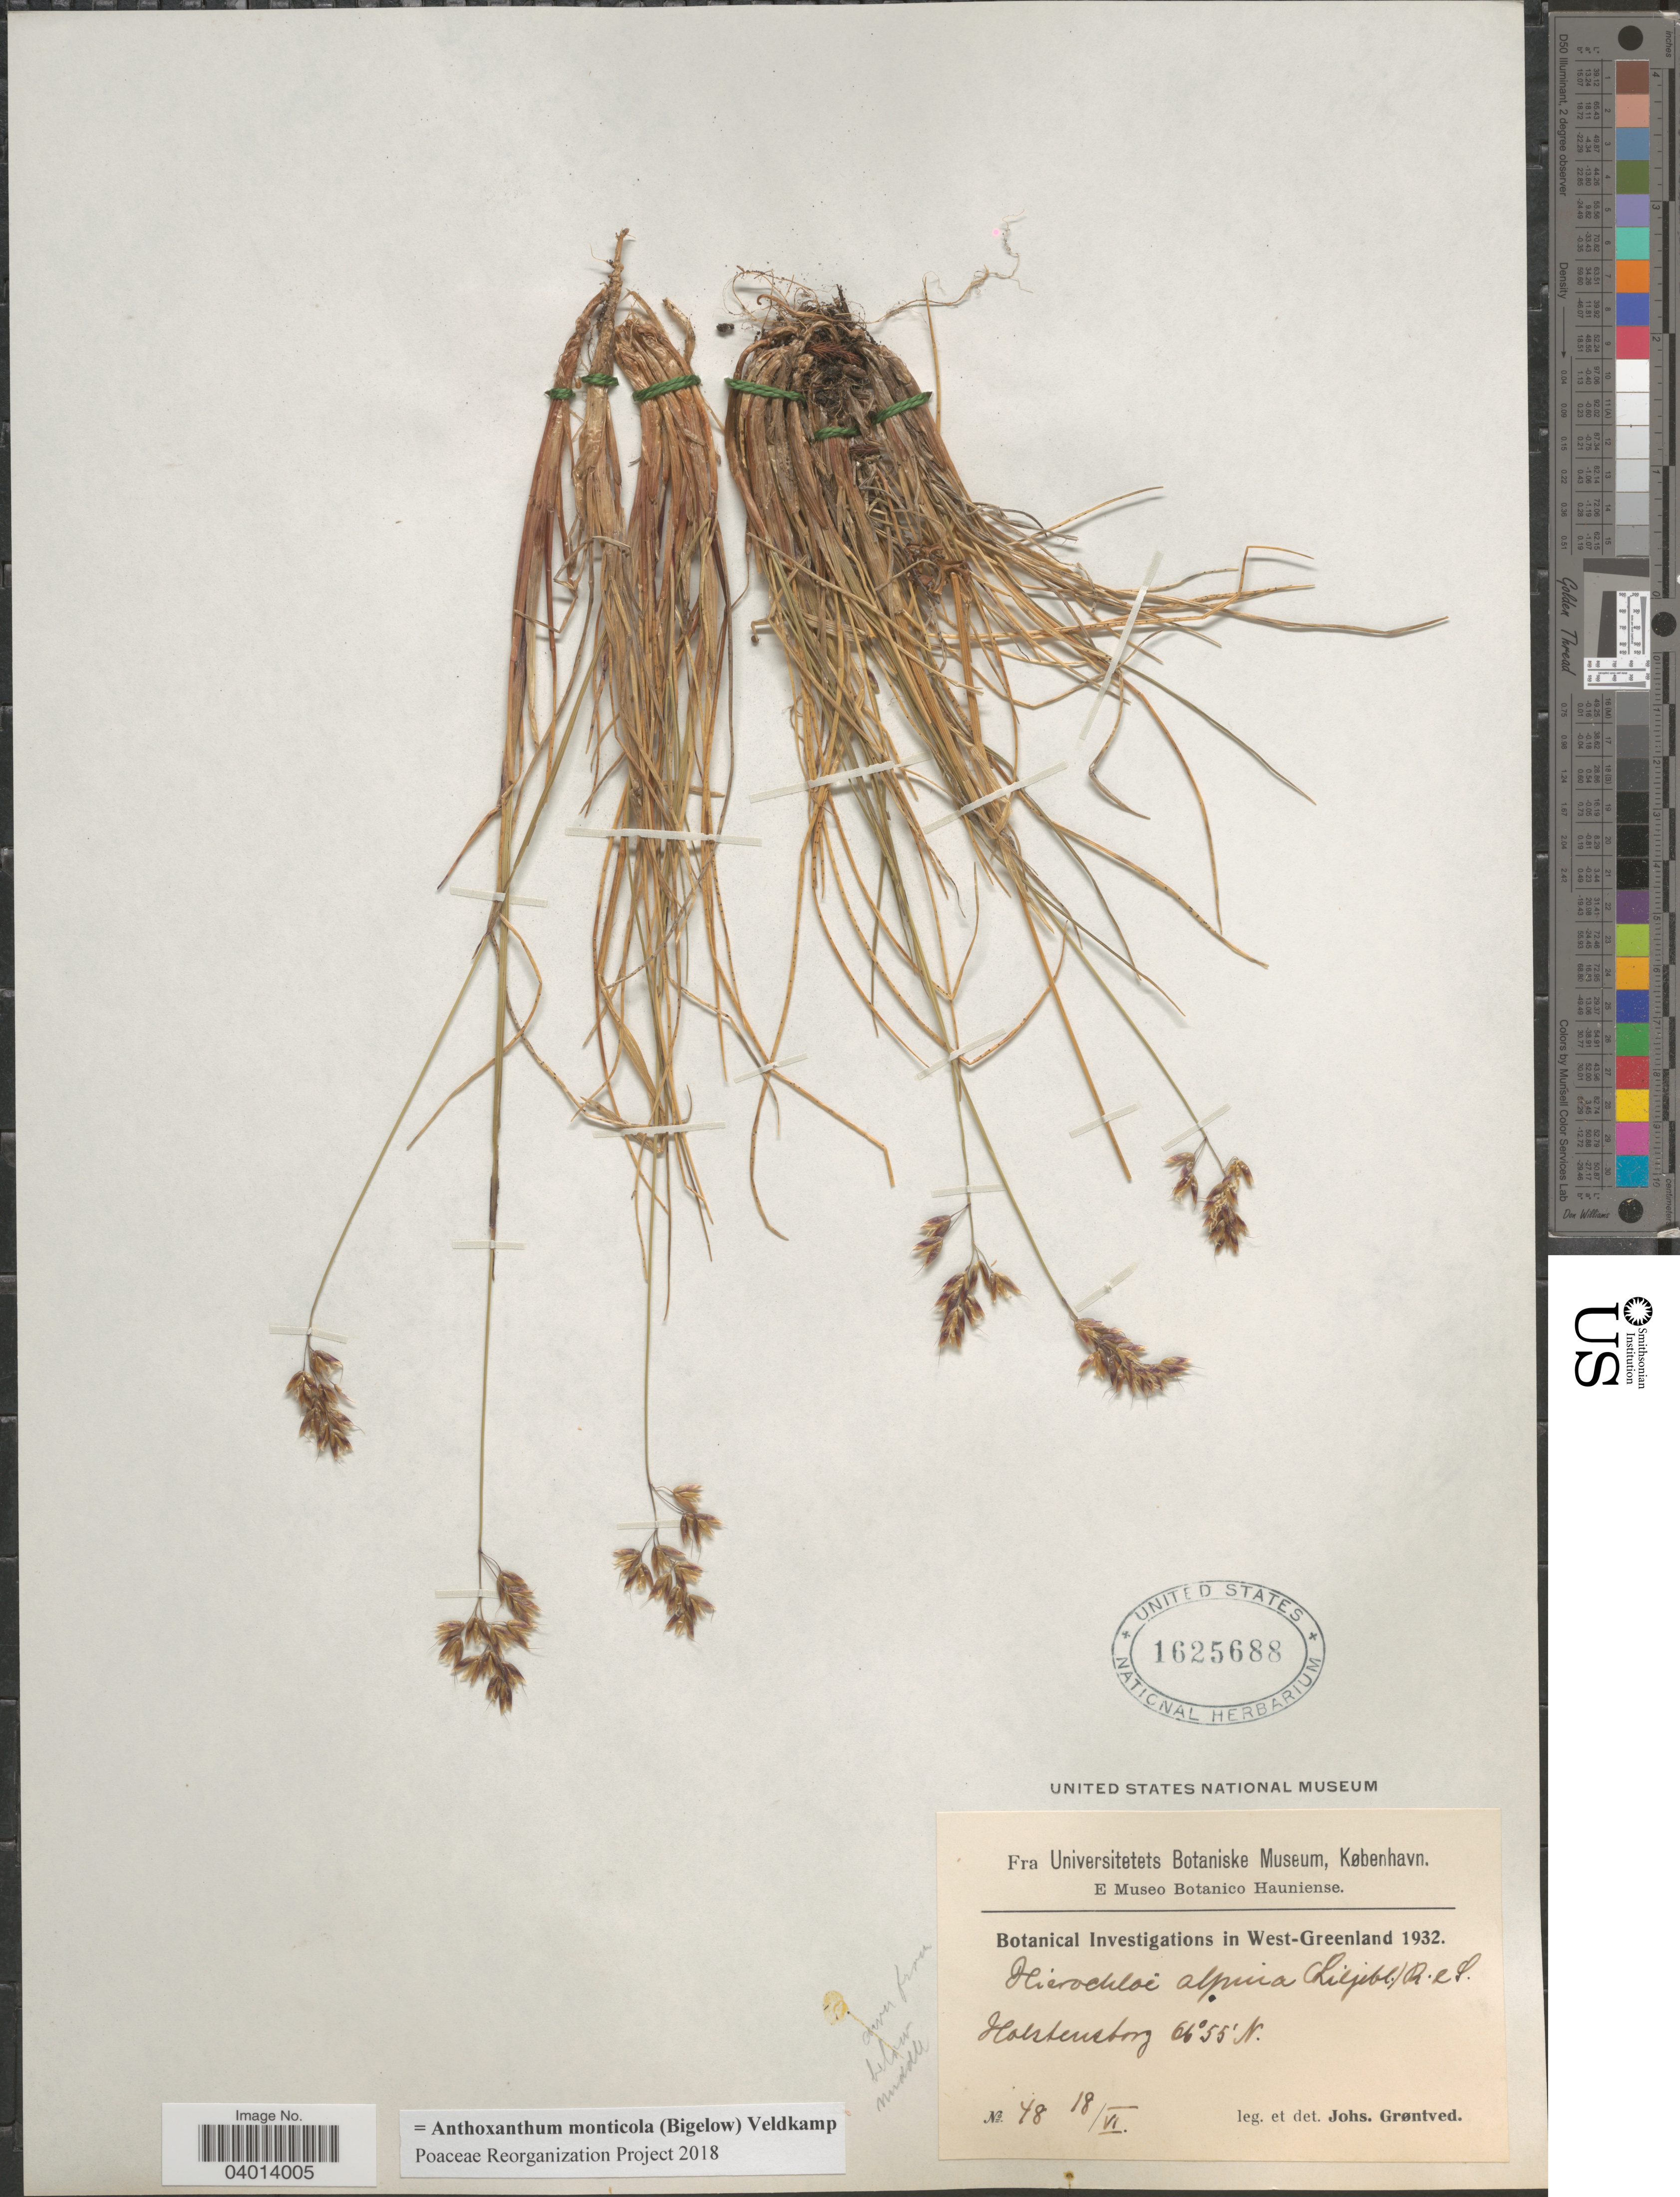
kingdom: Plantae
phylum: Tracheophyta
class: Liliopsida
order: Poales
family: Poaceae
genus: Anthoxanthum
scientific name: Anthoxanthum monticola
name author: (Bigelow) Veldkamp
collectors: J. Grøntved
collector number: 48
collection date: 1932-06-18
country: Greenland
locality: In West-Greenland. Holstensborg.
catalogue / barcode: US 1625688